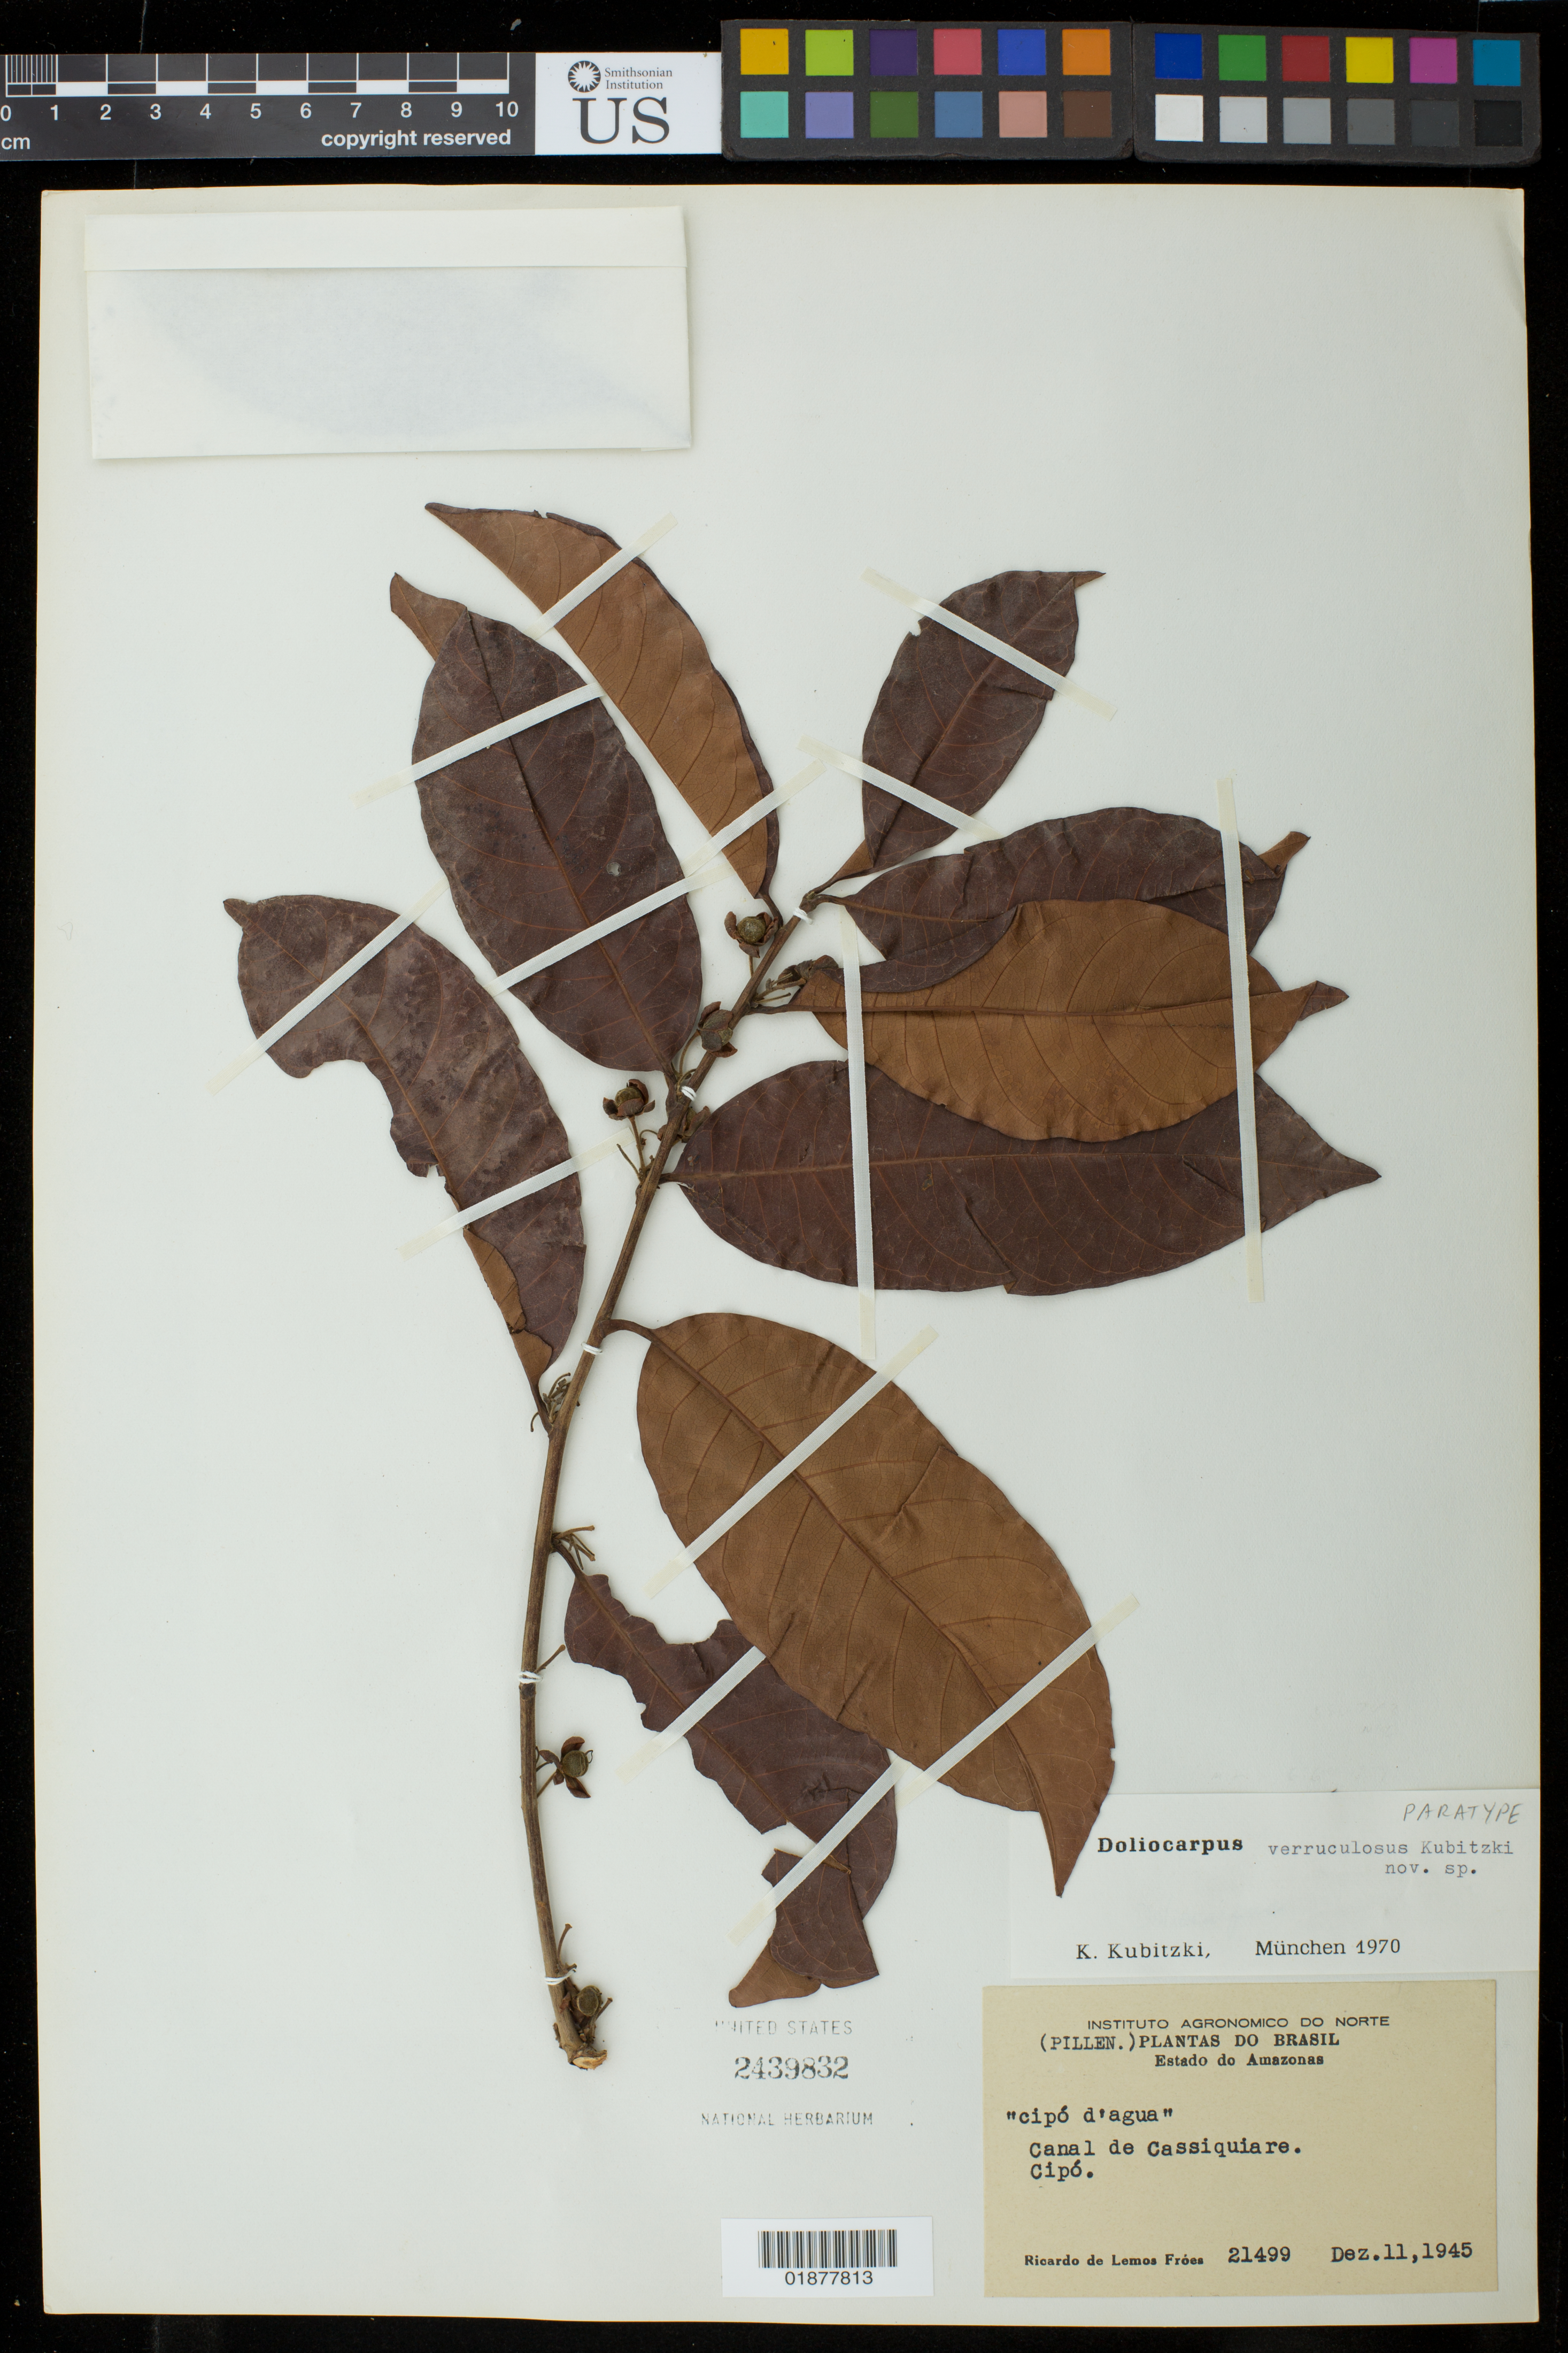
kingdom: Plantae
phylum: Tracheophyta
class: Magnoliopsida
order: Dilleniales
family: Dilleniaceae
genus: Doliocarpus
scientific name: Doliocarpus verruculosus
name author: Kubitzki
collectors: R. L. Fróes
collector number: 21499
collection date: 1945-12-11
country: Venezuela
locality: Canal de Cassiquiare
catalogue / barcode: US 2439832